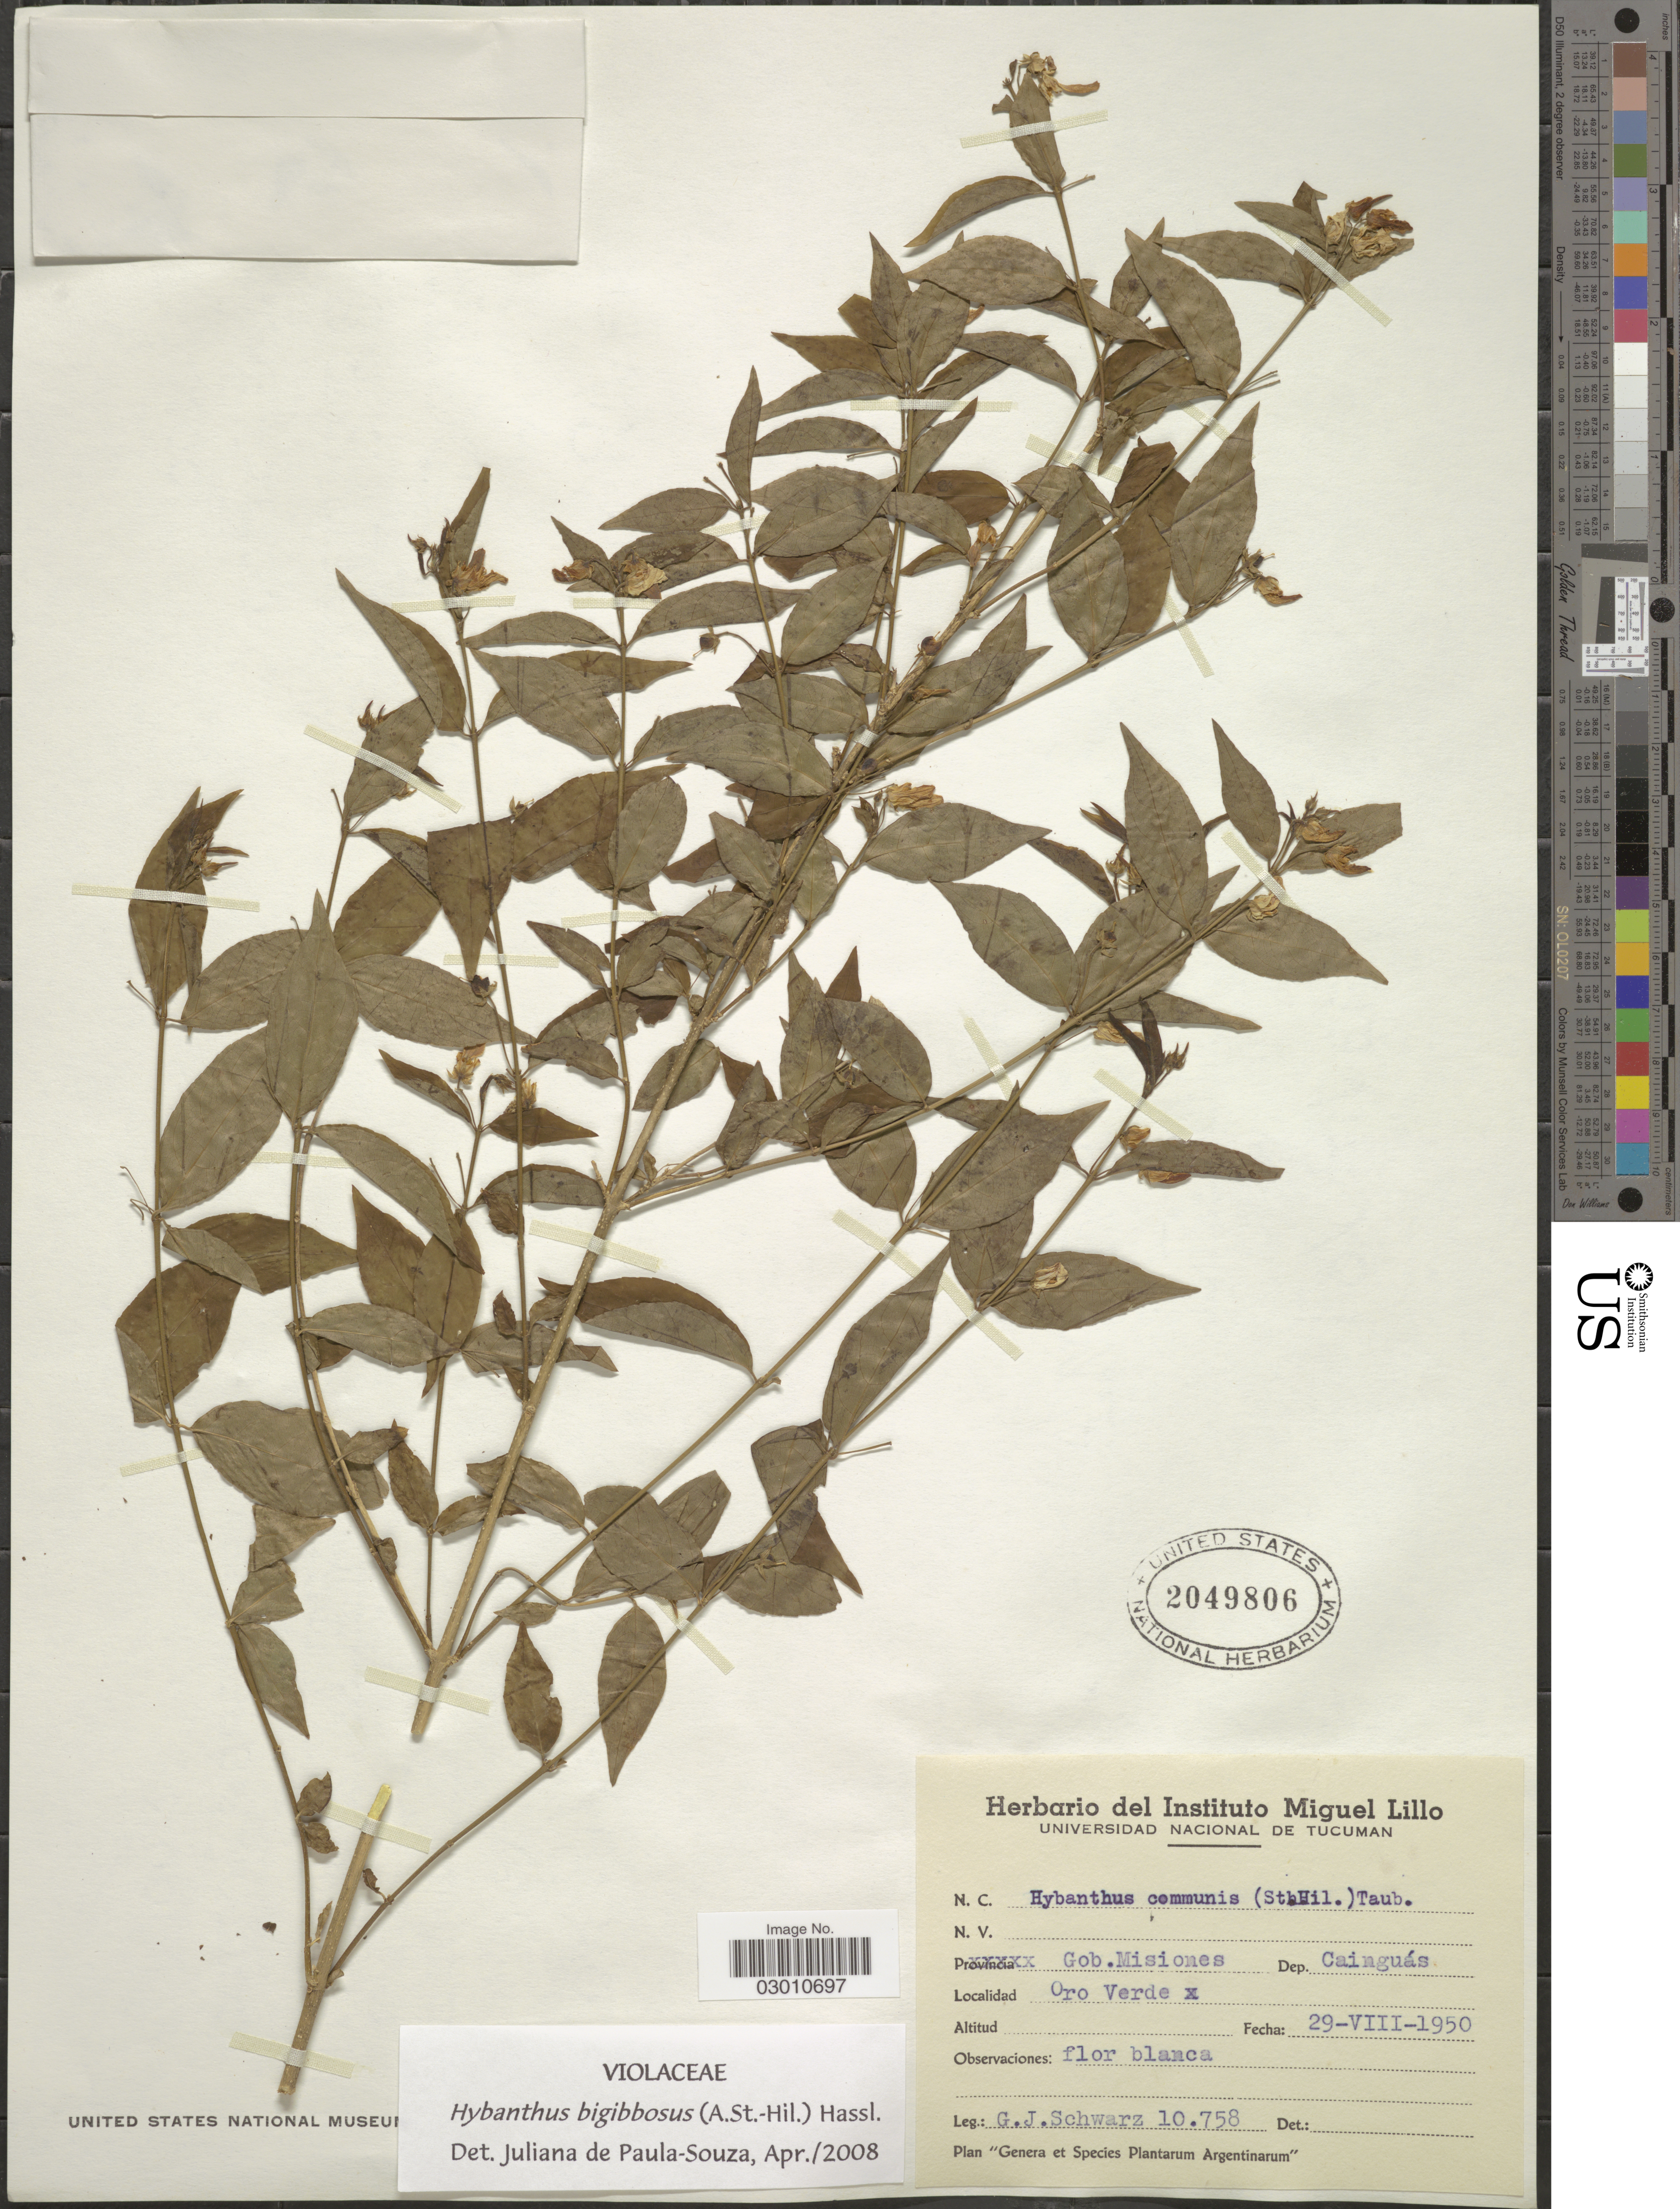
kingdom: Plantae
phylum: Tracheophyta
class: Magnoliopsida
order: Malpighiales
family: Violaceae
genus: Pombalia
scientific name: Pombalia bigibbosa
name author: (A. St.-Hil.) Paula-Souza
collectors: G. J. Schwarz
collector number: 10758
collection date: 1950-08-29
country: Argentina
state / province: Misiones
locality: Gob. Misiones, Dep. Cainguás. Oro Verde x.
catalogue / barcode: US 2049806